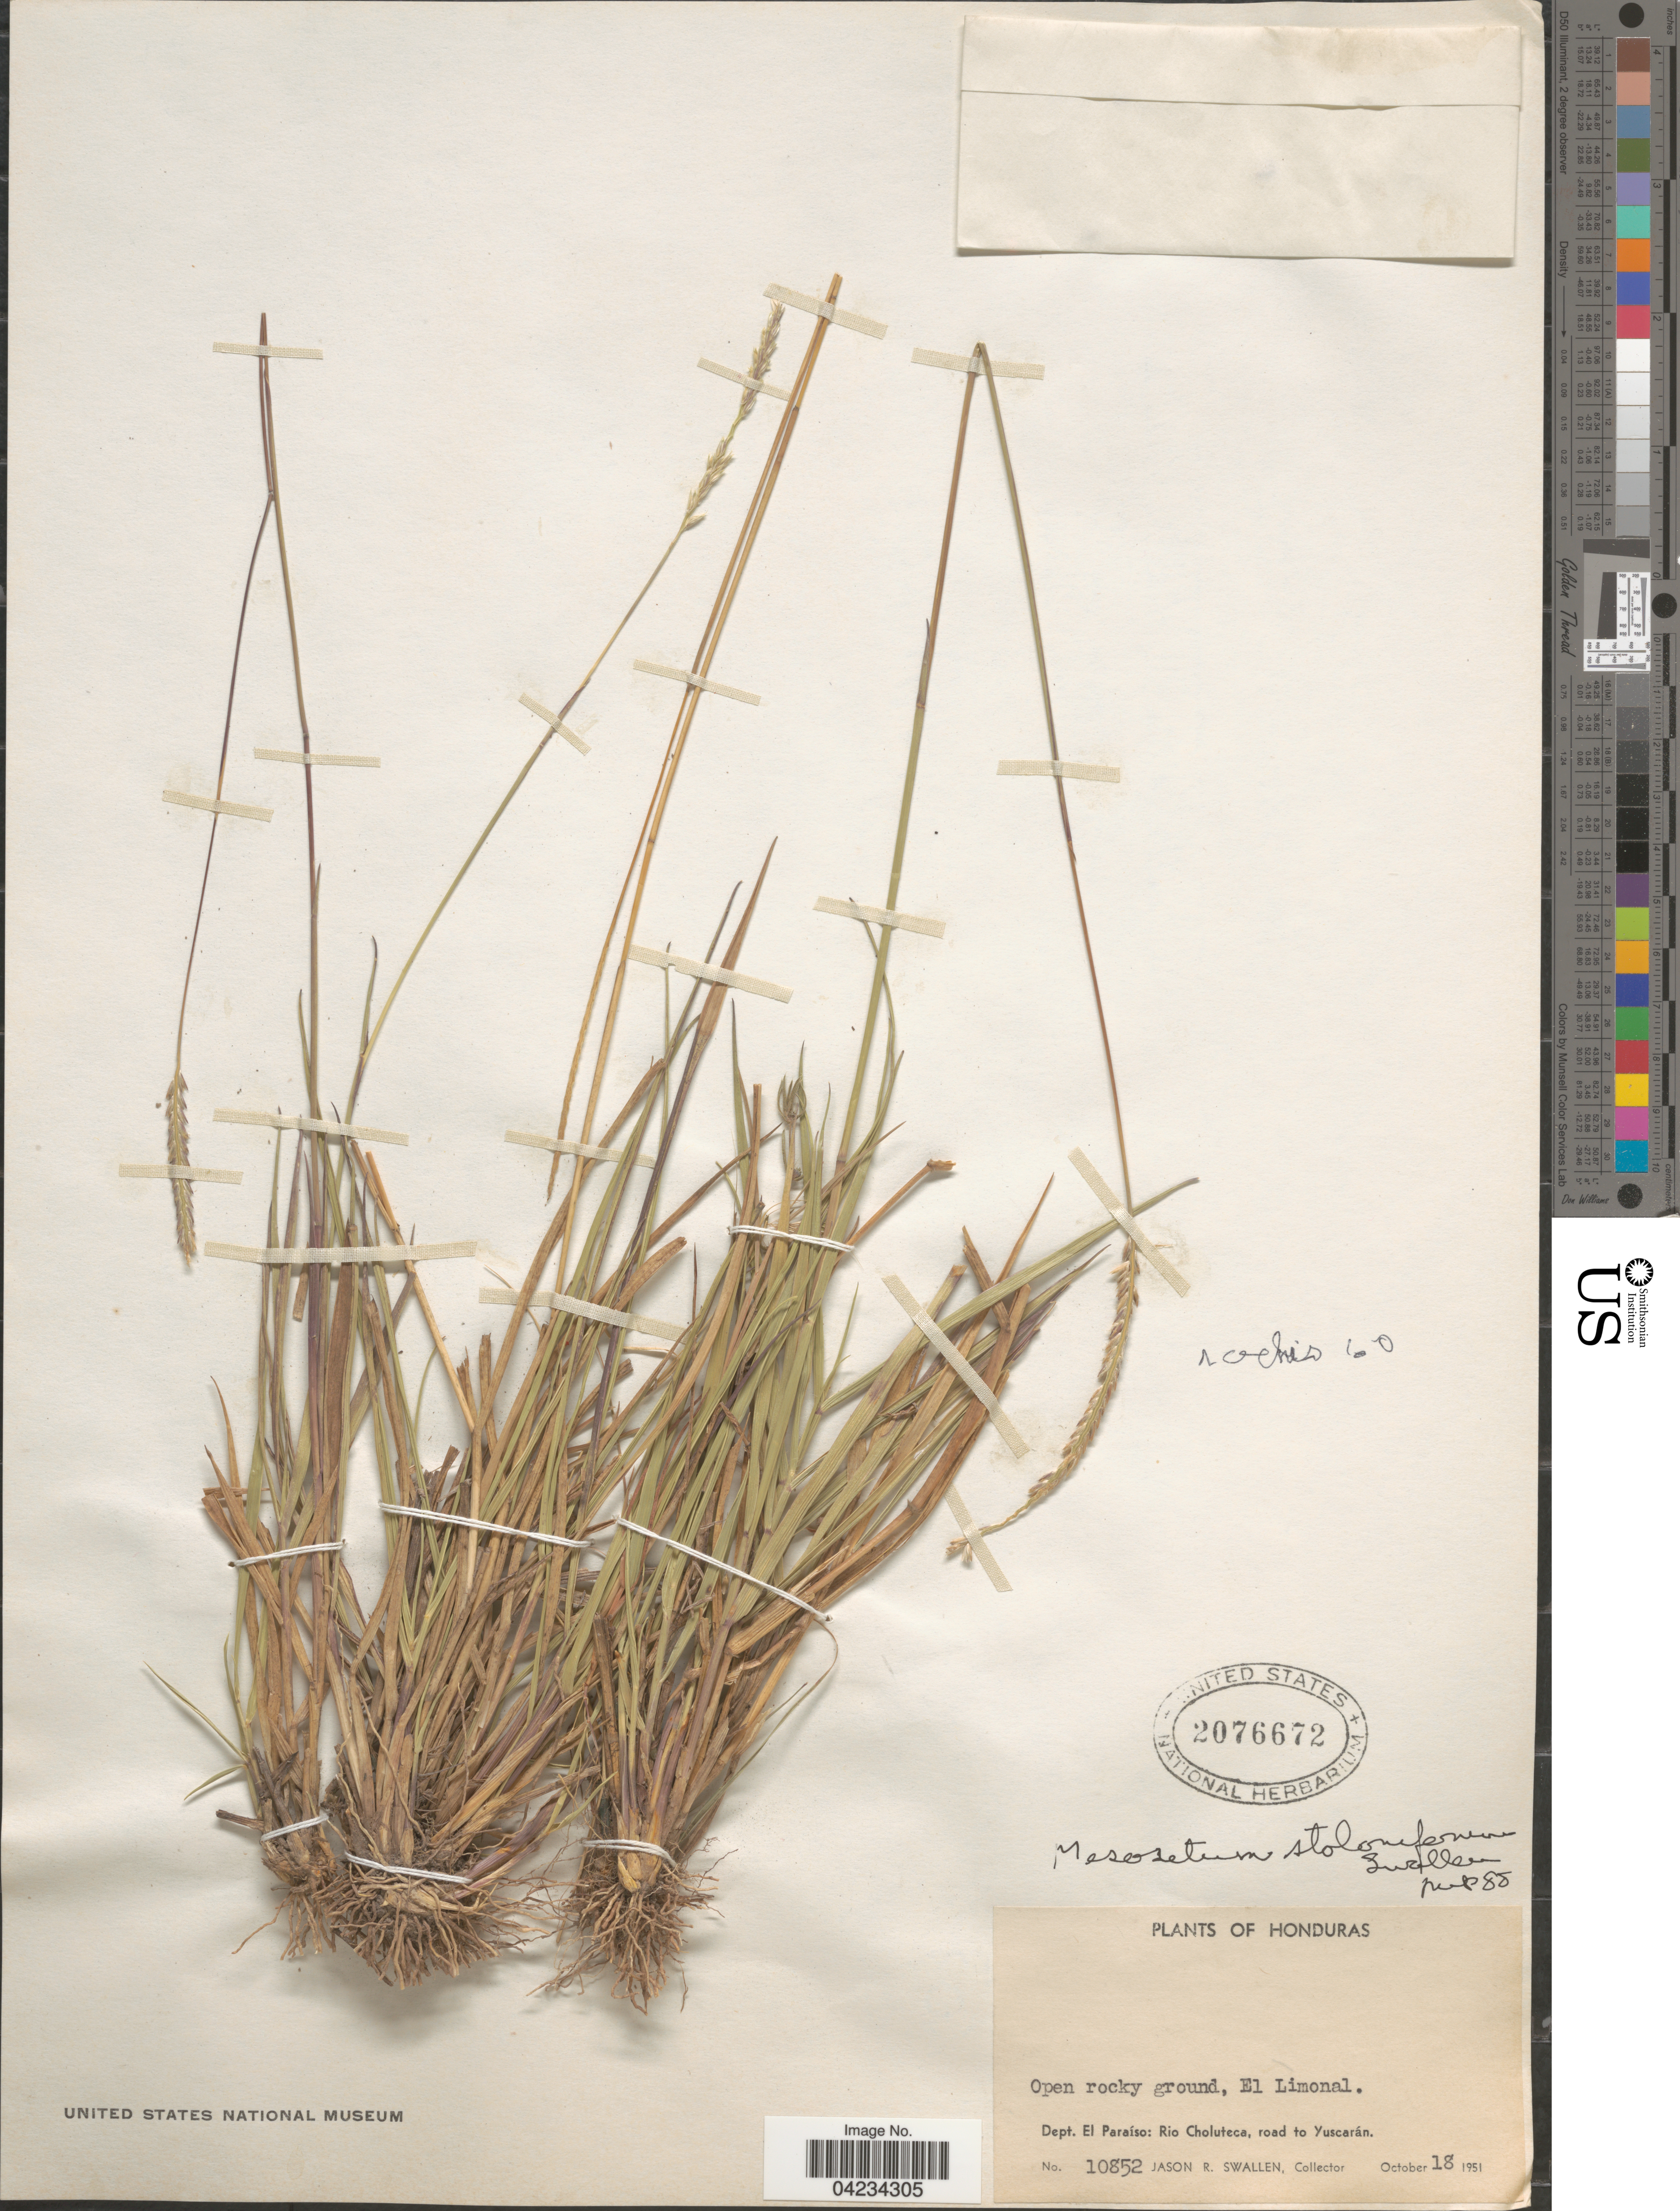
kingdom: Plantae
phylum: Tracheophyta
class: Liliopsida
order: Poales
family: Poaceae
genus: Mesosetum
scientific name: Mesosetum stoloniferum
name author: Swallen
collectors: J. R. Swallen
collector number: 10852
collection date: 1951-10-18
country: Honduras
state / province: El Paraiso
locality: El Limonal. Dept. El Paraíso: Rio Choluteca, road to Yuscarán.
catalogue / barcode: US 2076672